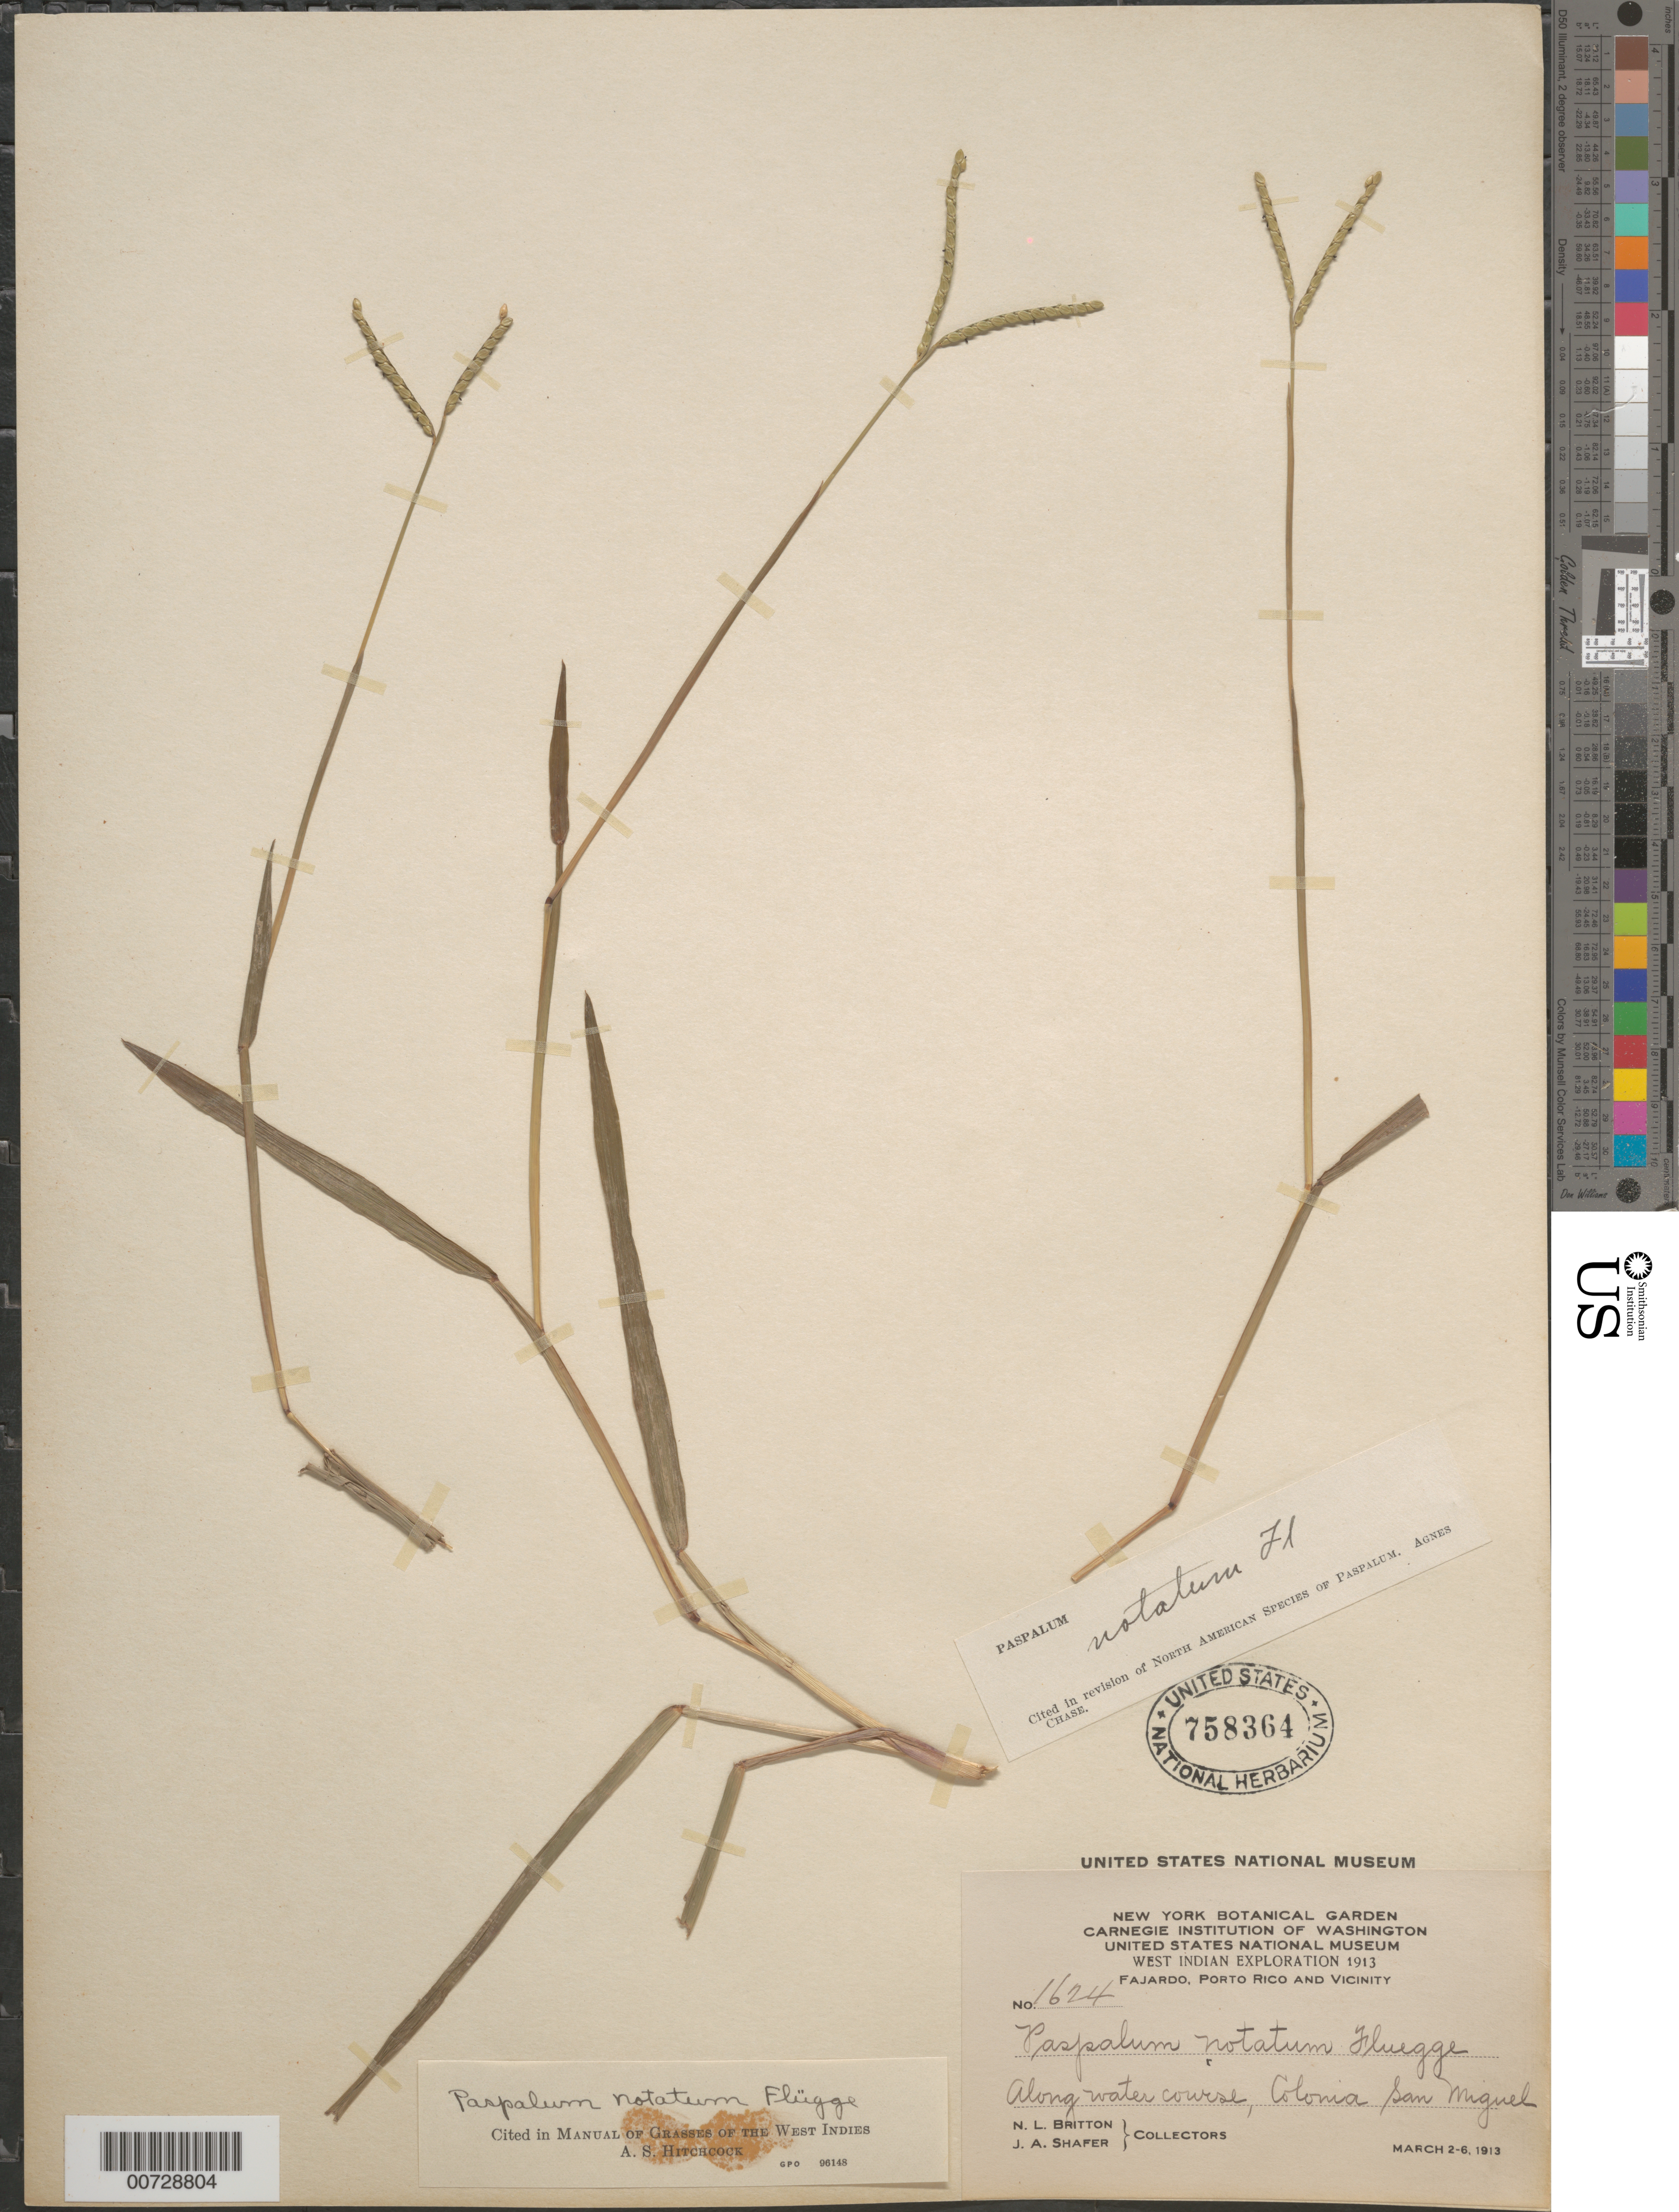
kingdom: Plantae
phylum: Tracheophyta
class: Liliopsida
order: Poales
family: Poaceae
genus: Paspalum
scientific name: Paspalum notatum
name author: Flüggé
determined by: Hitchcock, Albert S.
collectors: N. Britton & J. A. Shafer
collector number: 1624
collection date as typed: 02 Mar 1913 to 06 Mar 1913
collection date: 1913-03-02/1913-03-06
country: Puerto Rico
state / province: Fajardo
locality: Fajardo, vic of; Colonia San Miguel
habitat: Along water course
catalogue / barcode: US 758364